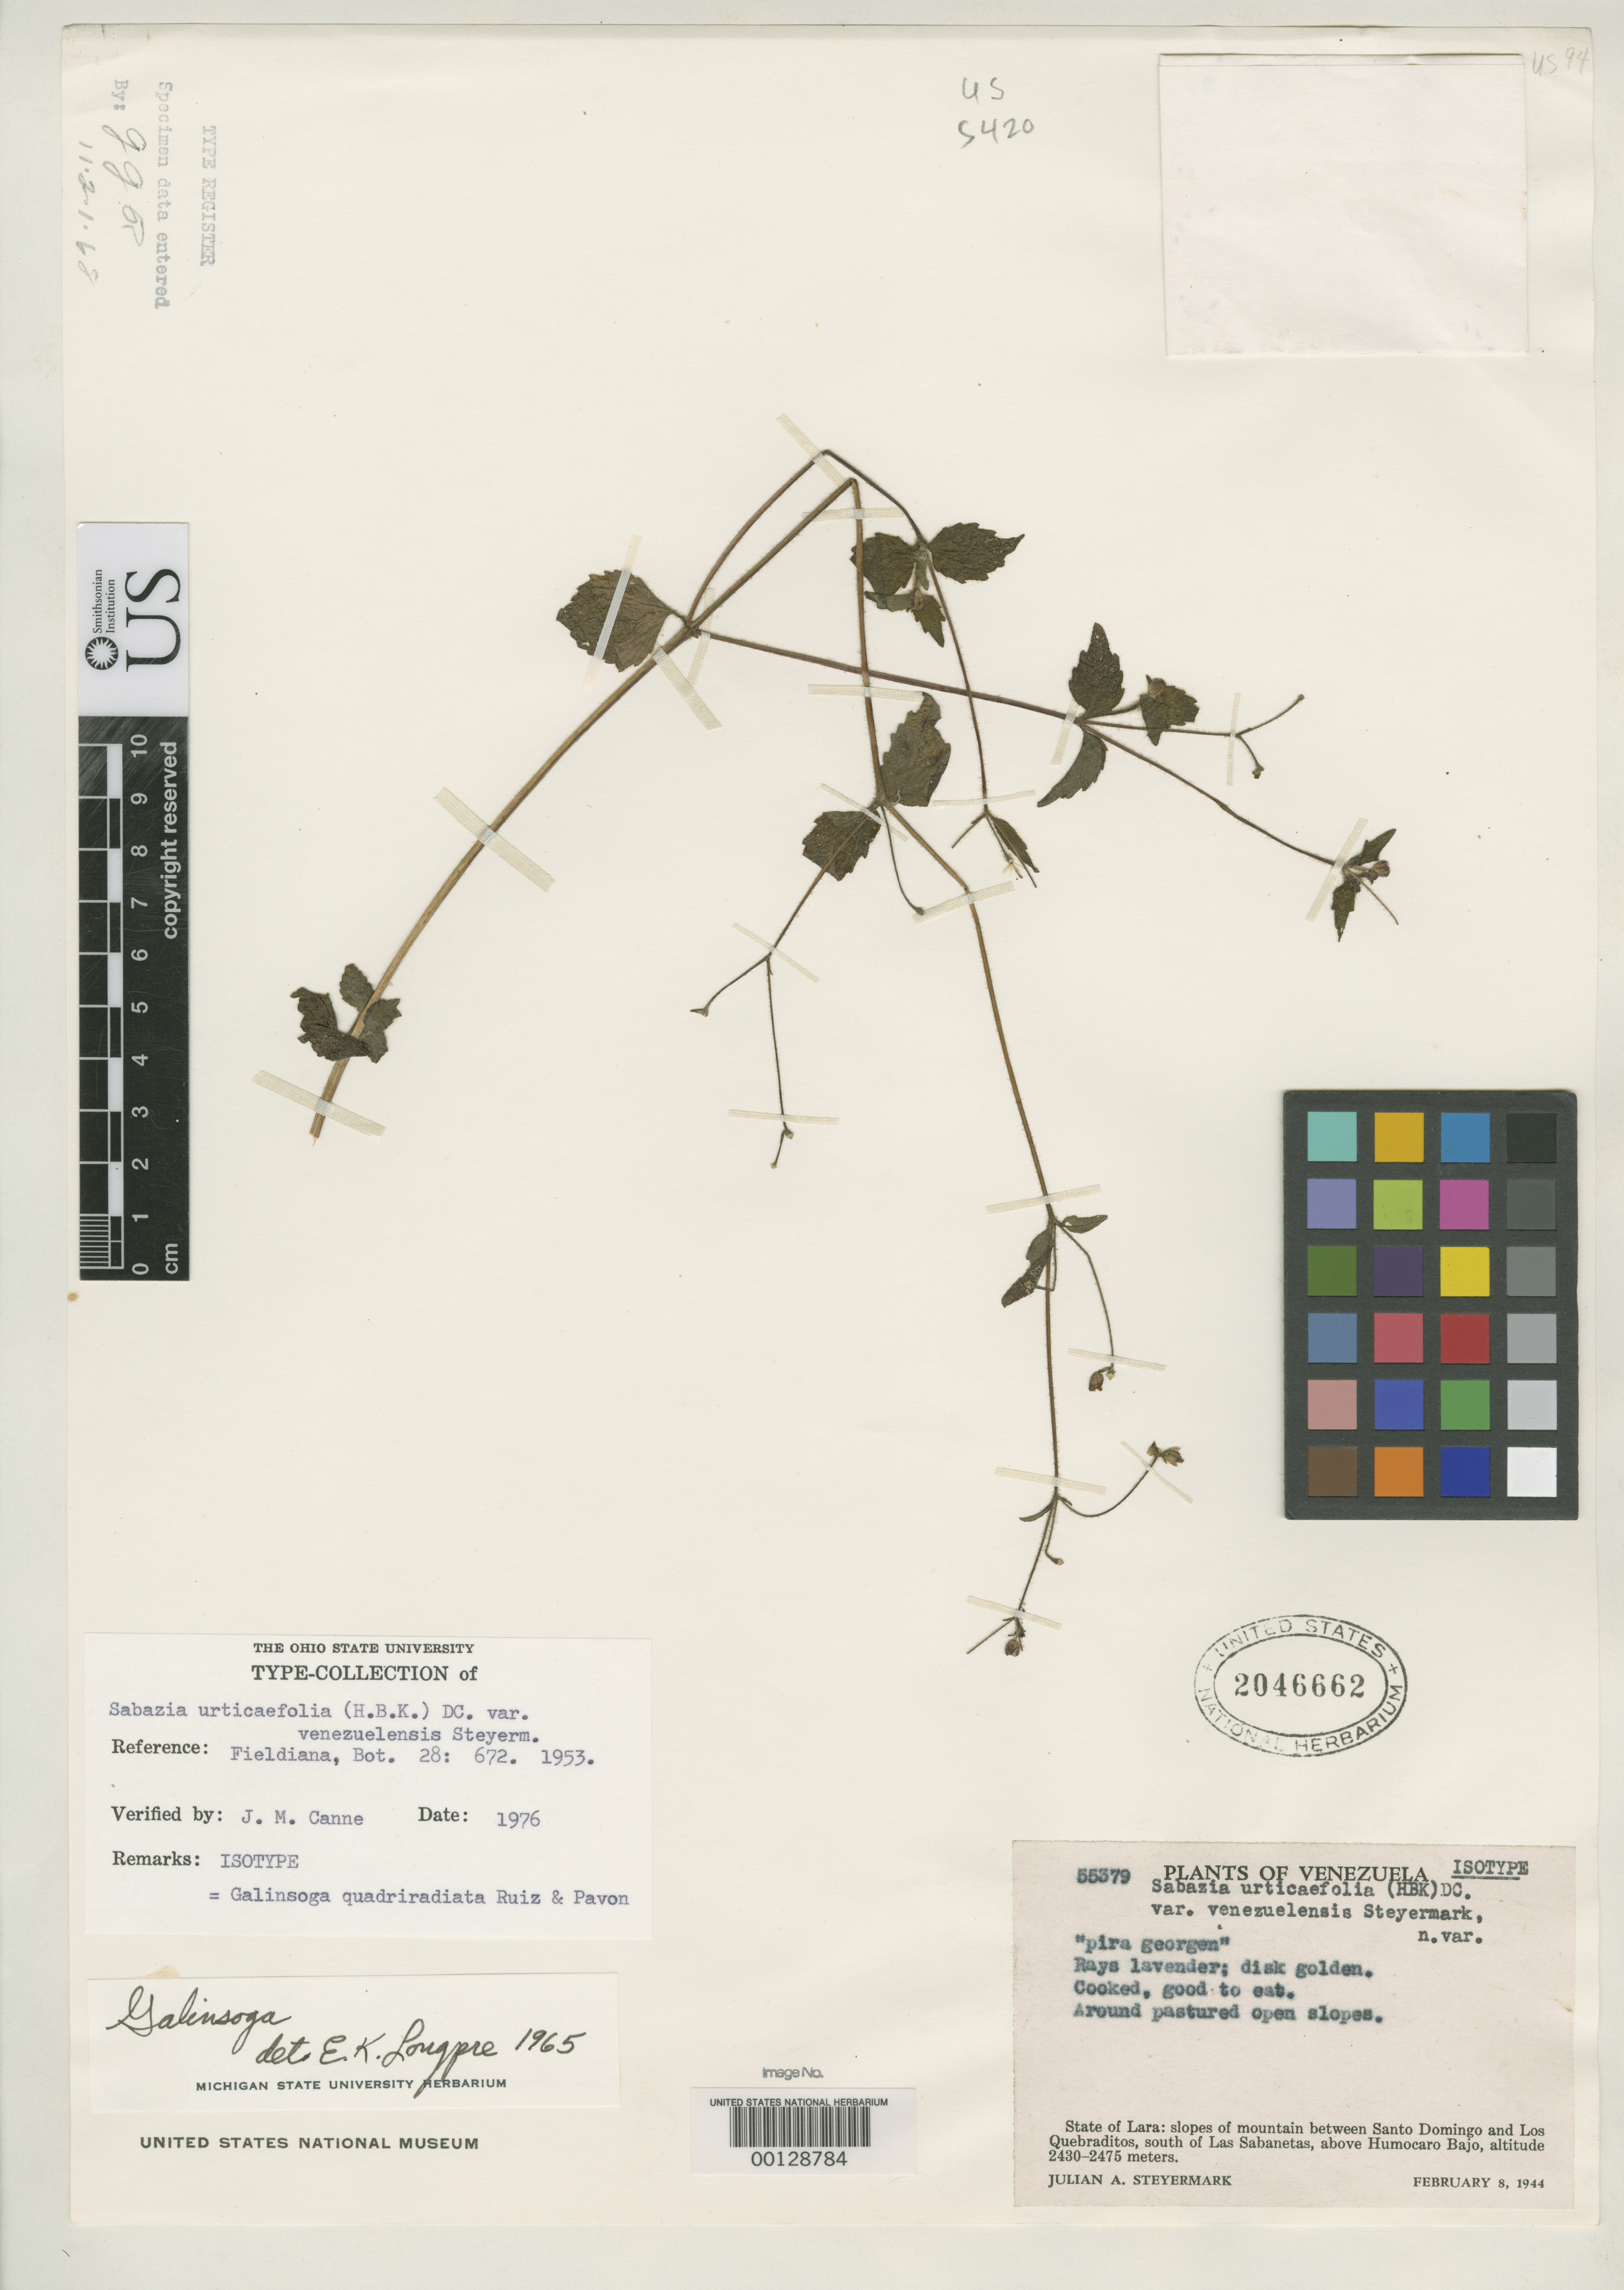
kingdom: Plantae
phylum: Tracheophyta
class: Magnoliopsida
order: Asterales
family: Asteraceae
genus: Sabazia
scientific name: Sabazia urticaefolia var. venezuelensis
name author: Steyerm.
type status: Isotype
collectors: J. Steyermark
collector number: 55379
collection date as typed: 08 Feb 1944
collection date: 1944-02-08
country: Venezuela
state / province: Lara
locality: Humocaro Bajo.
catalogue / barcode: US 2046662